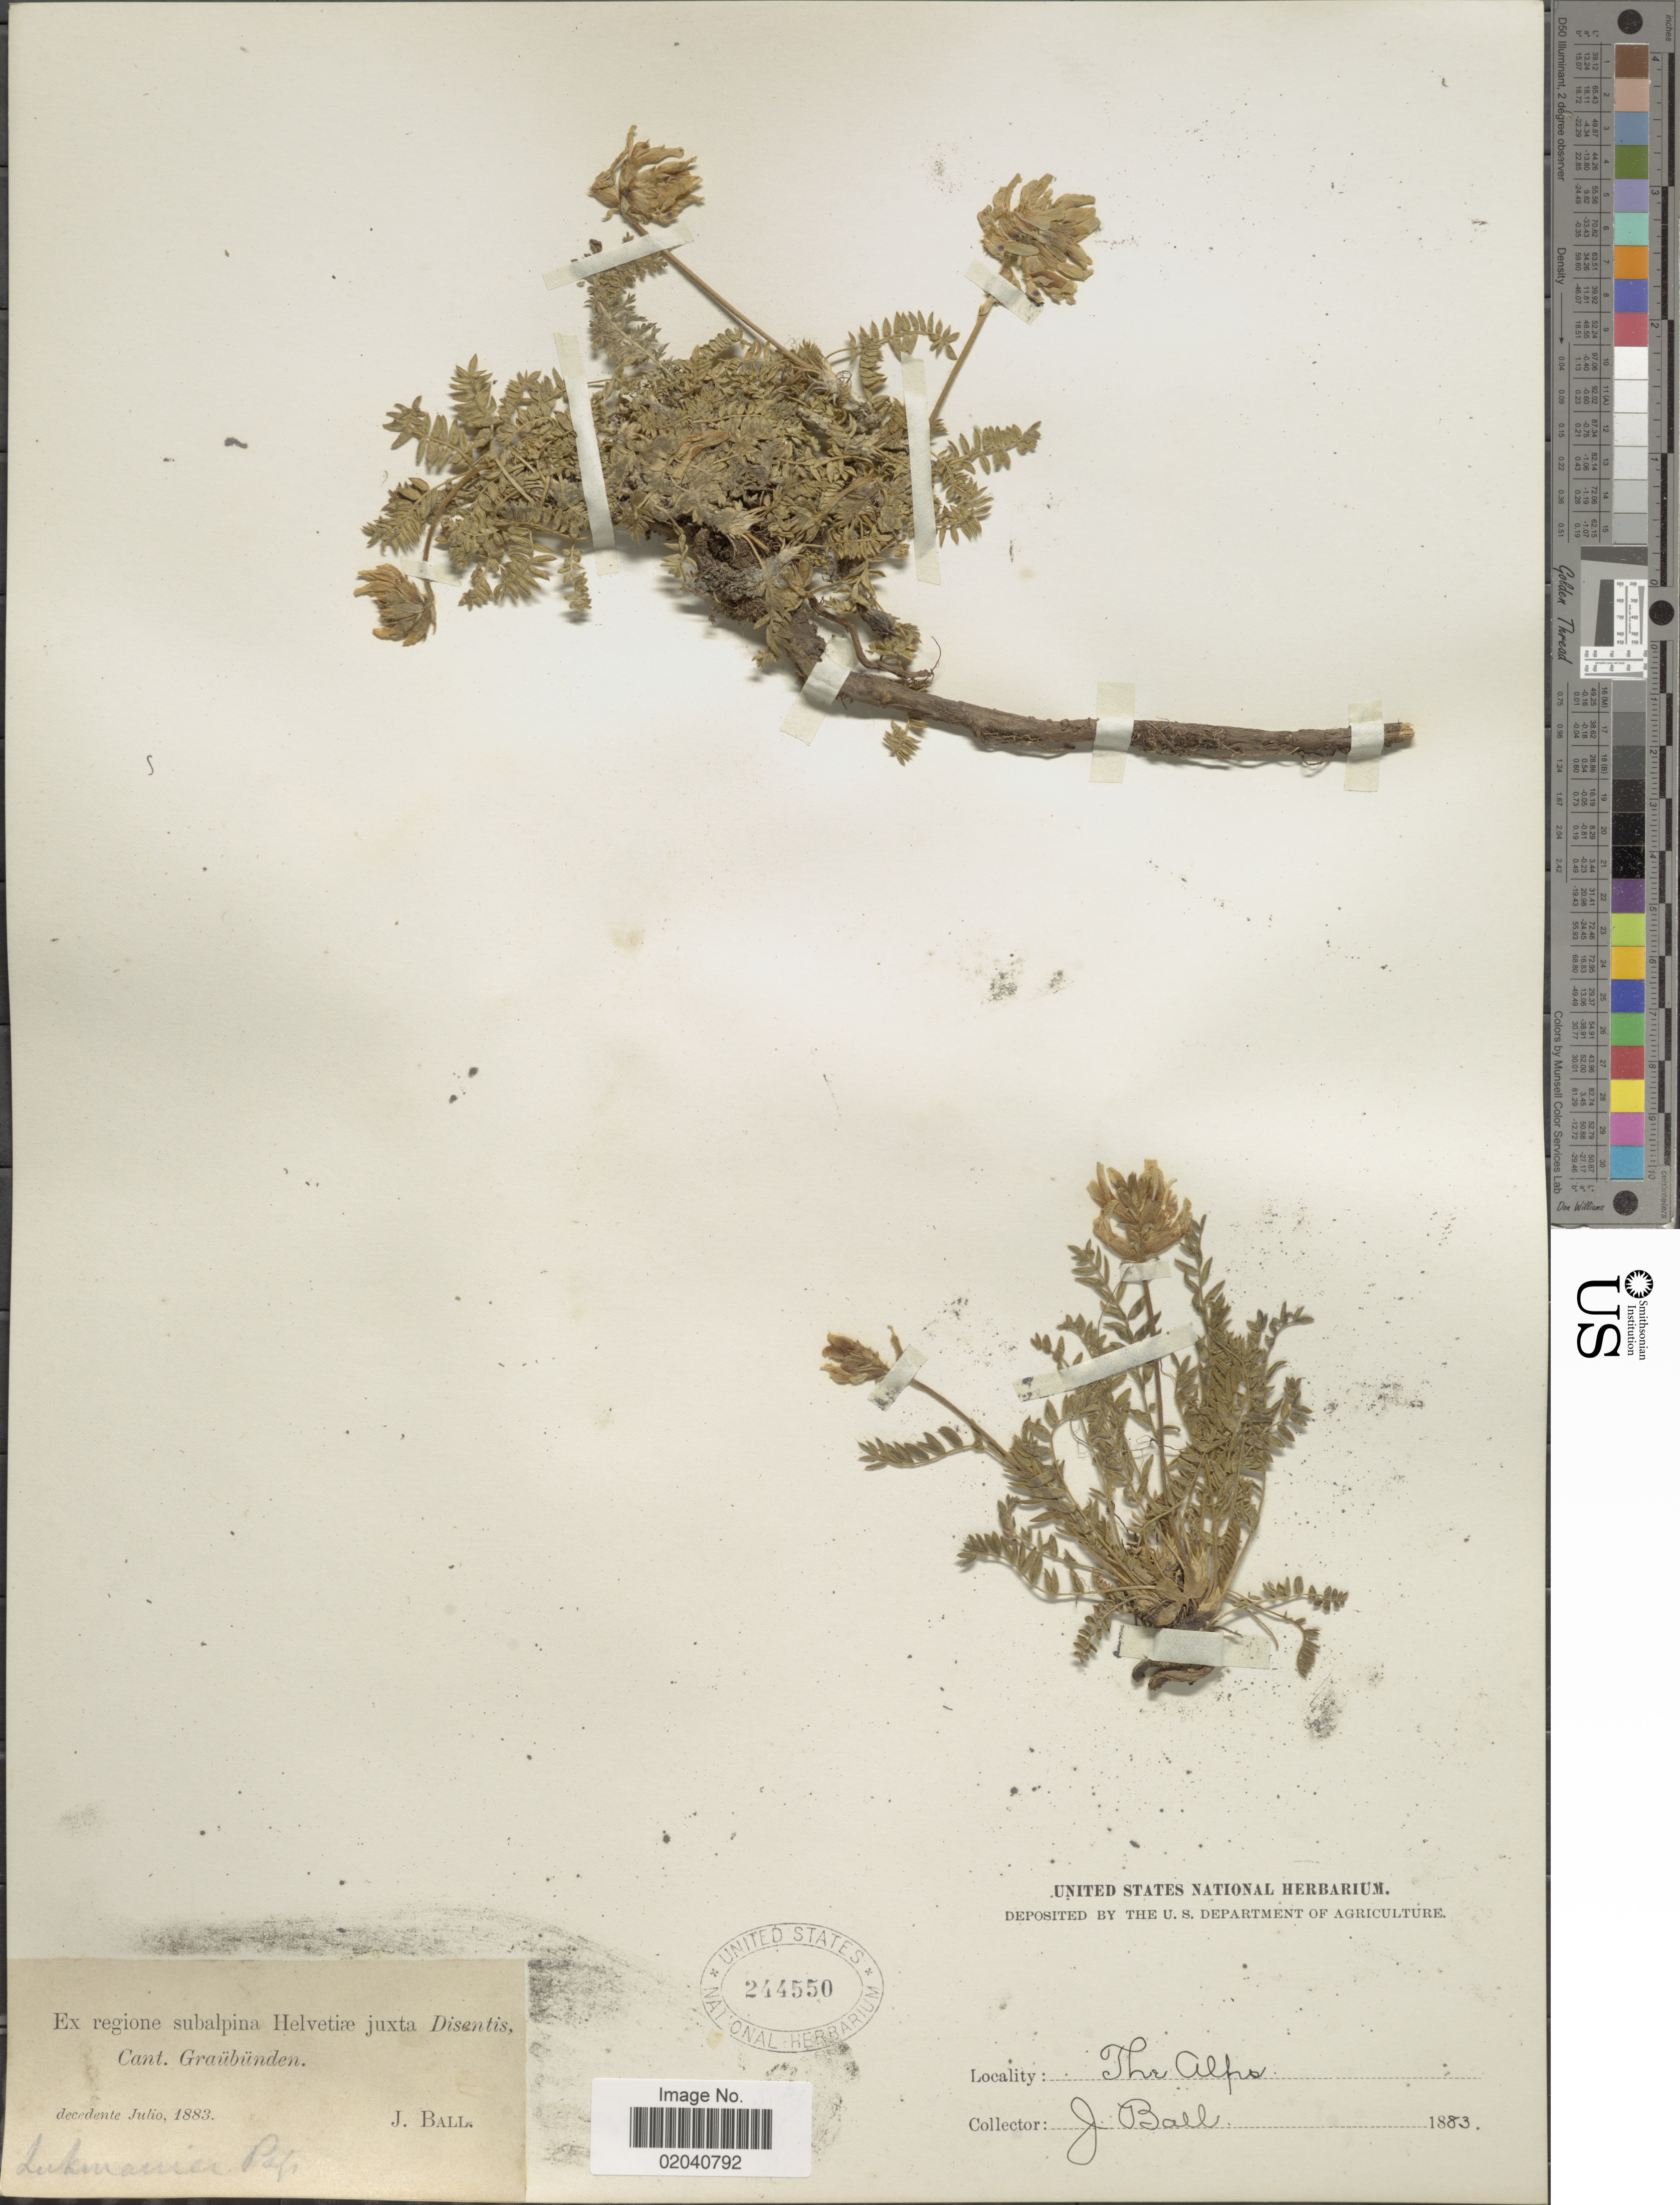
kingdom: Plantae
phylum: Tracheophyta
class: Magnoliopsida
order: Fabales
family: Fabaceae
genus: Oxytropis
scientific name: Oxytropis sp.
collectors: J. Ball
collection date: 1883-07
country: Switzerland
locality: Regione subalpina Helvetiæ juxta Disentis, Cant. Graübünden, The Alps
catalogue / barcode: US 244550